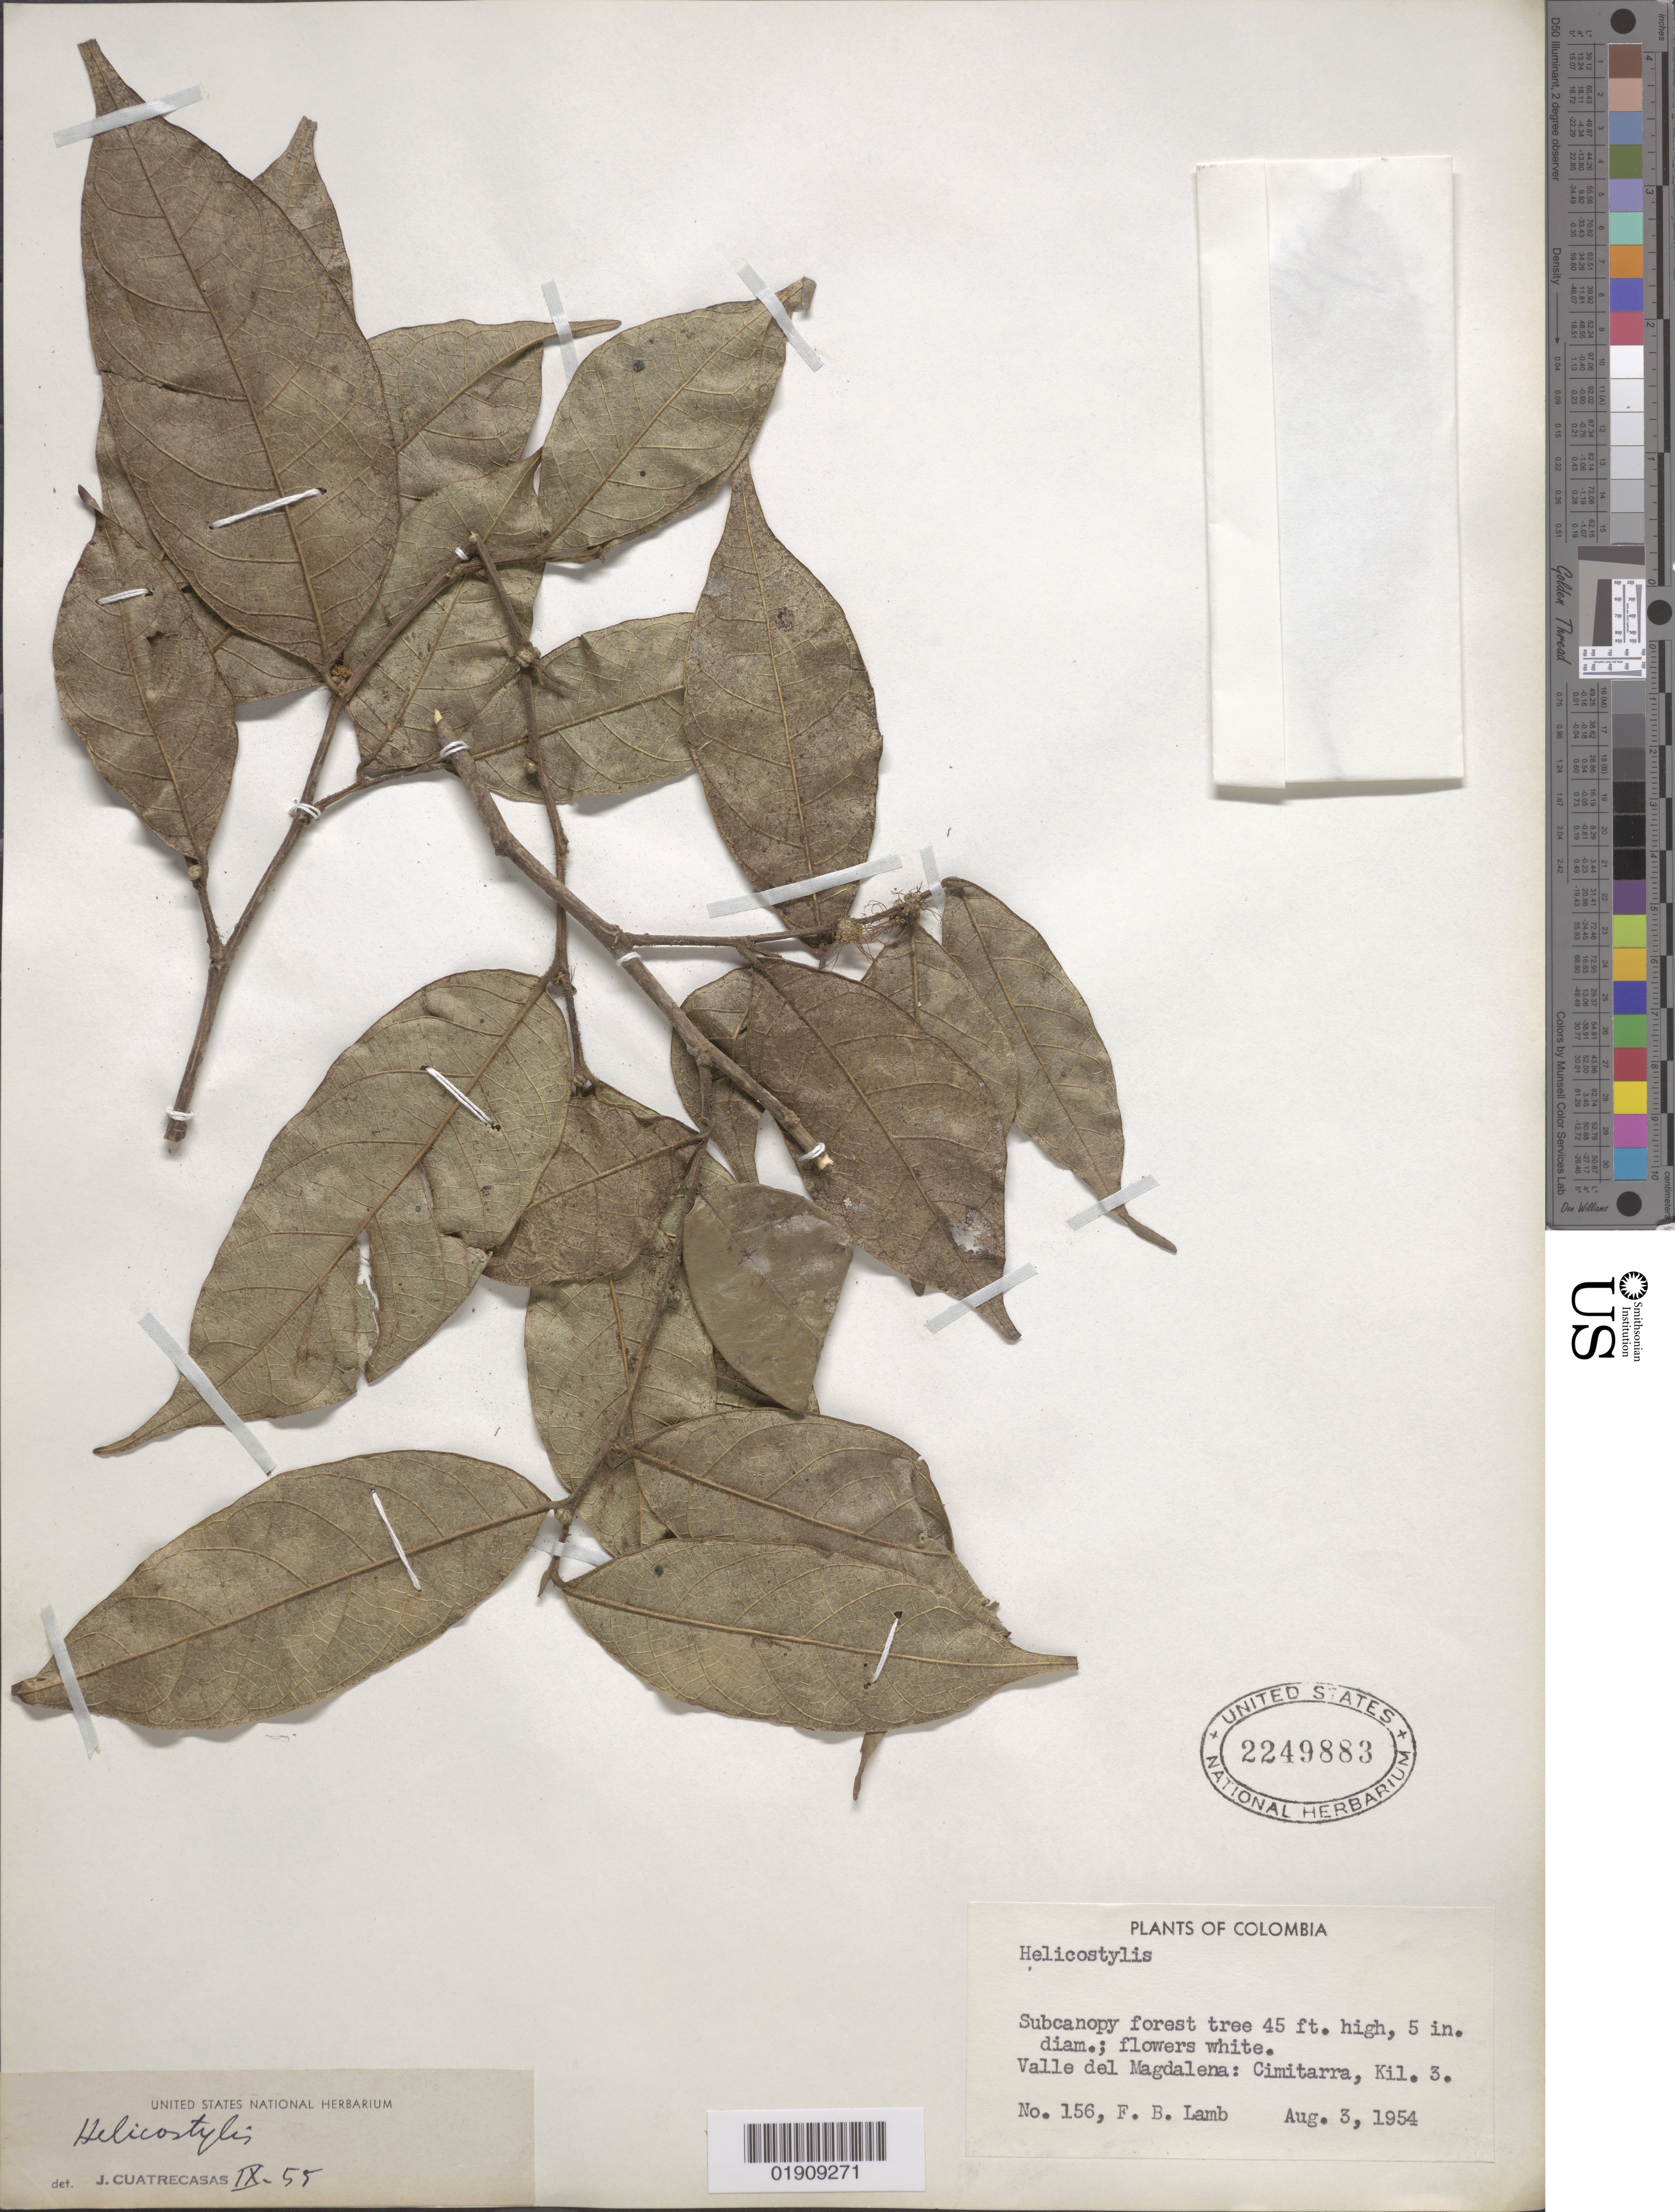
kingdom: Plantae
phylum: Tracheophyta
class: Magnoliopsida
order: Rosales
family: Moraceae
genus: Helicostylis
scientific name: Helicostylis sp.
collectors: F. B. Lamb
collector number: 156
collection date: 1954-08-03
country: Colombia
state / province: Santander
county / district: Cimitarra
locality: Valle del Magdalena: Cimitarra, Kil. 3.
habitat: Subcanopy forest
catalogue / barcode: US 2249883